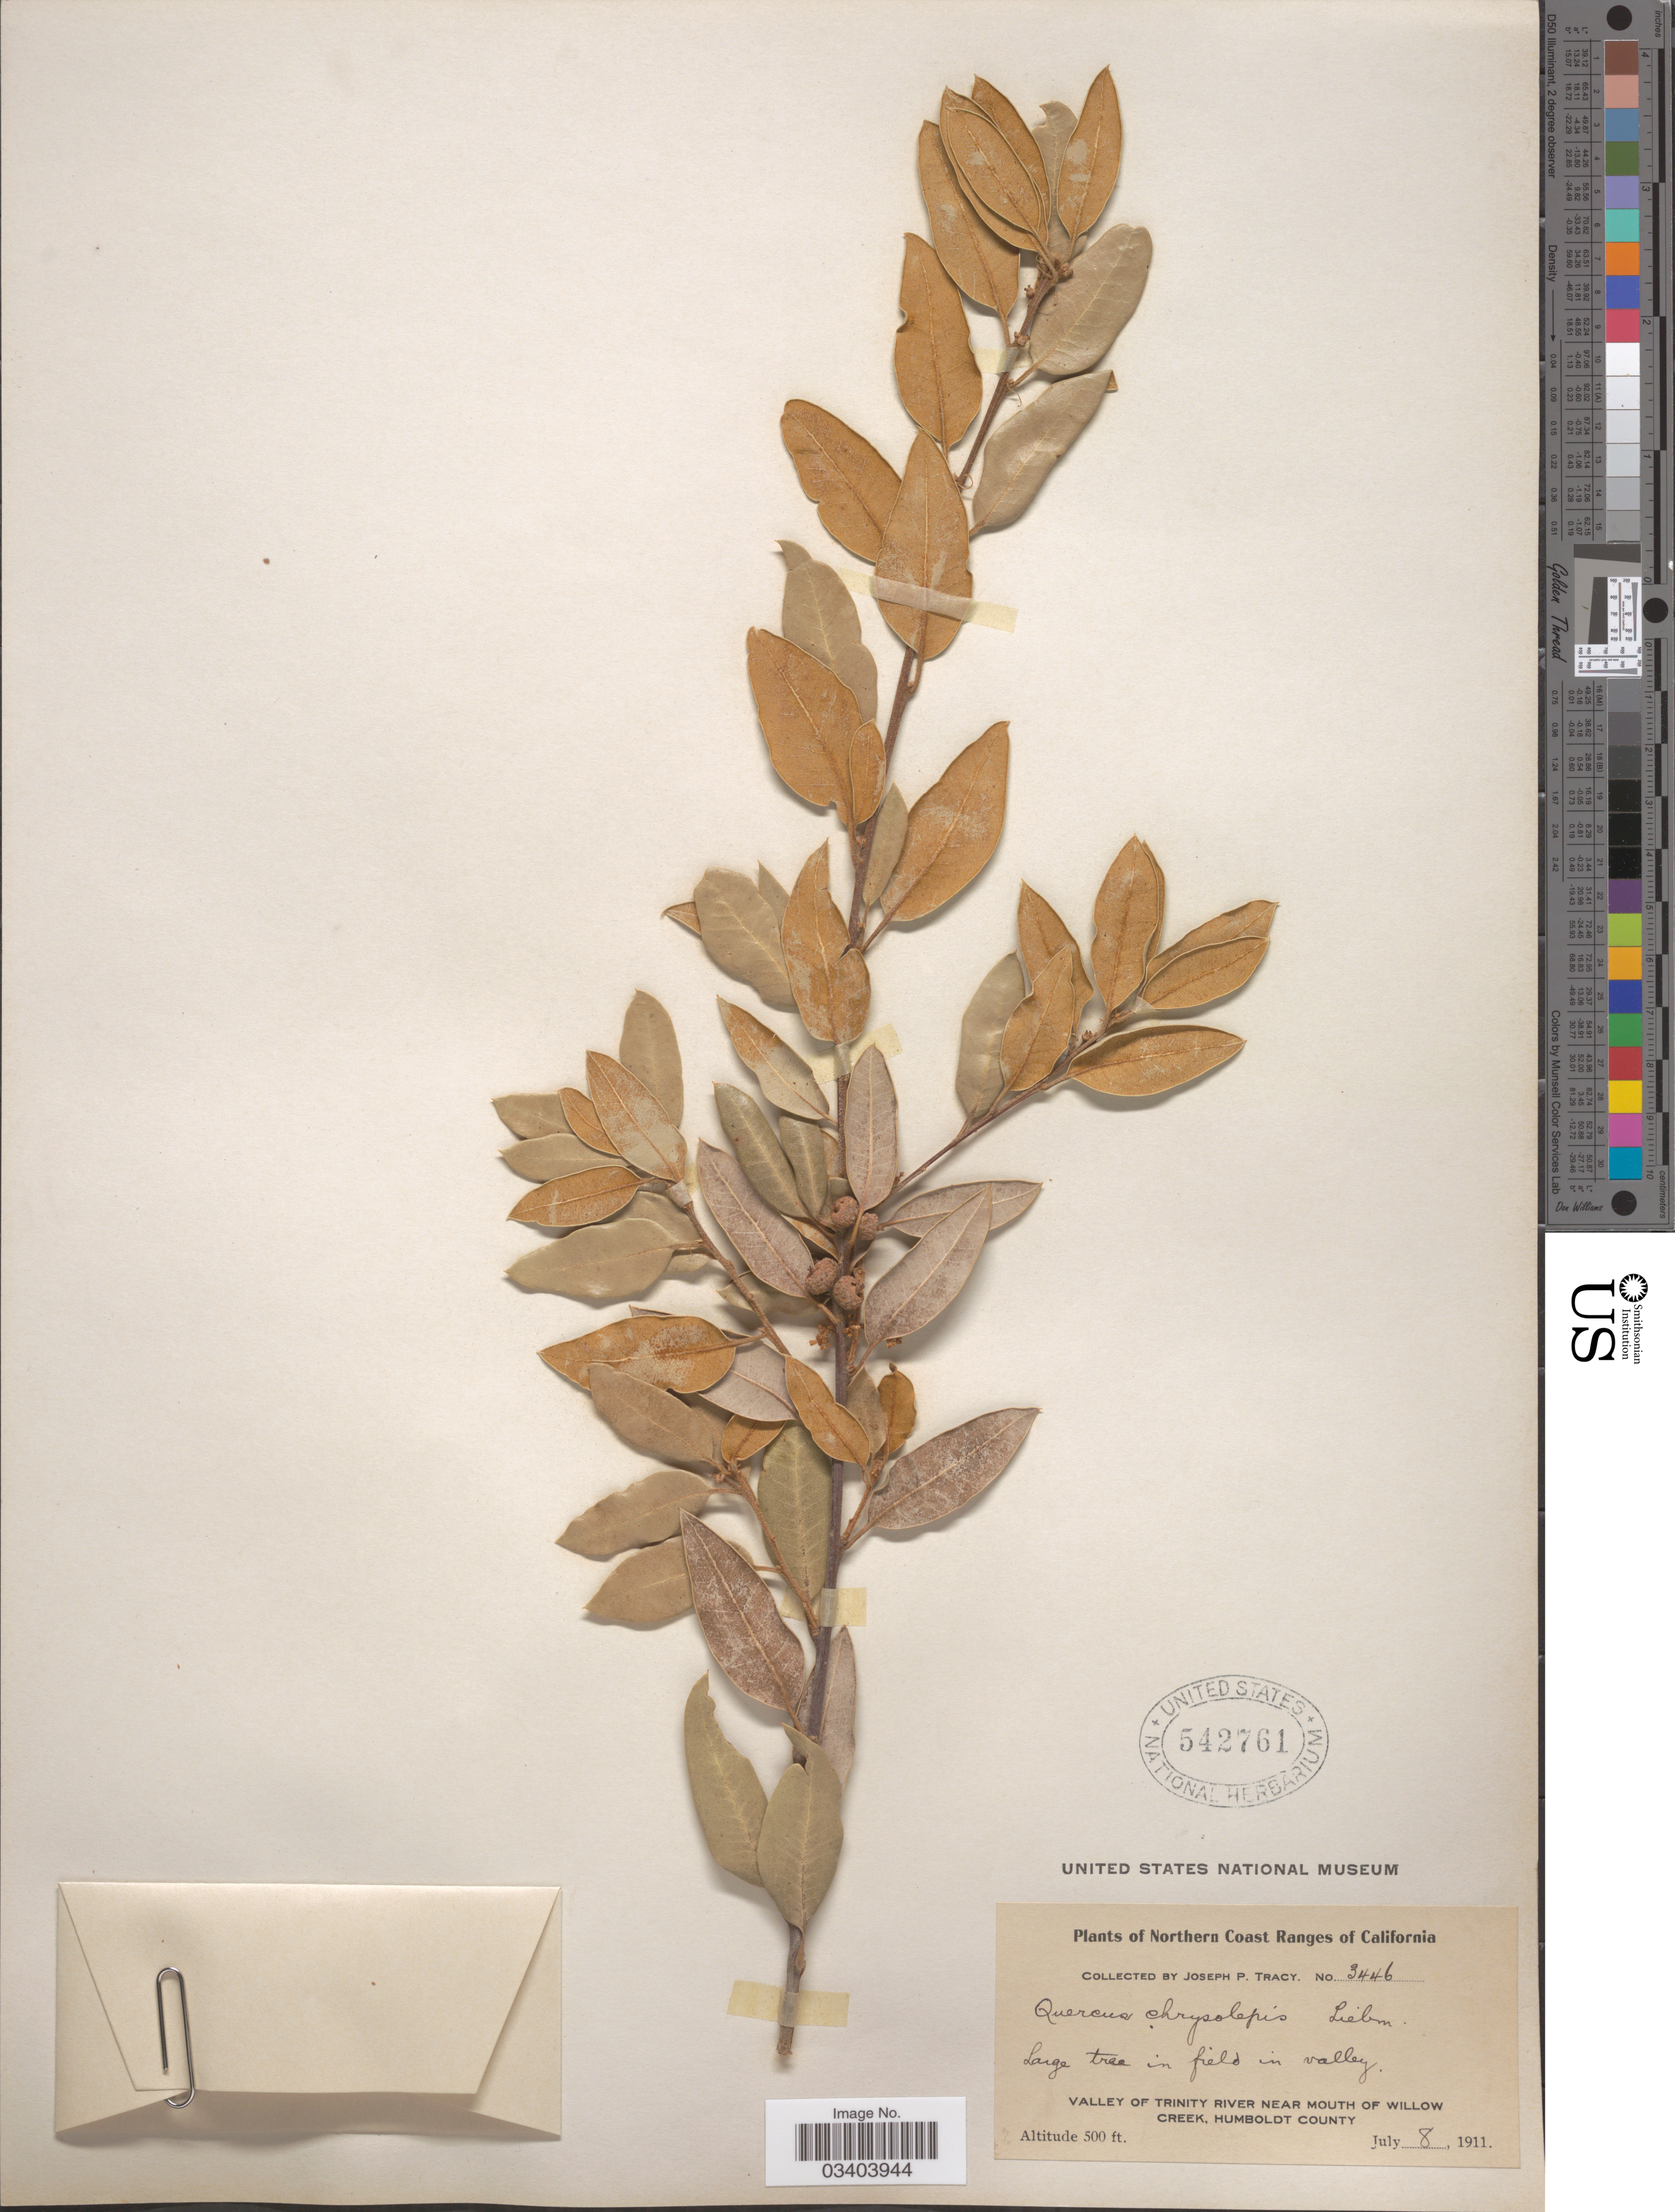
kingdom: Plantae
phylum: Tracheophyta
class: Magnoliopsida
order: Fagales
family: Fagaceae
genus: Quercus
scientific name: Quercus chrysolepis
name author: Liebm.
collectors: J. Tracy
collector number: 3446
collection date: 1911-07-08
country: United States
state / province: California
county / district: Humboldt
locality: Northcoast Ranges. Valley of Trinity River near Mouth of Willow Creek, Humboldt County.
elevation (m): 152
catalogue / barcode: US 542761